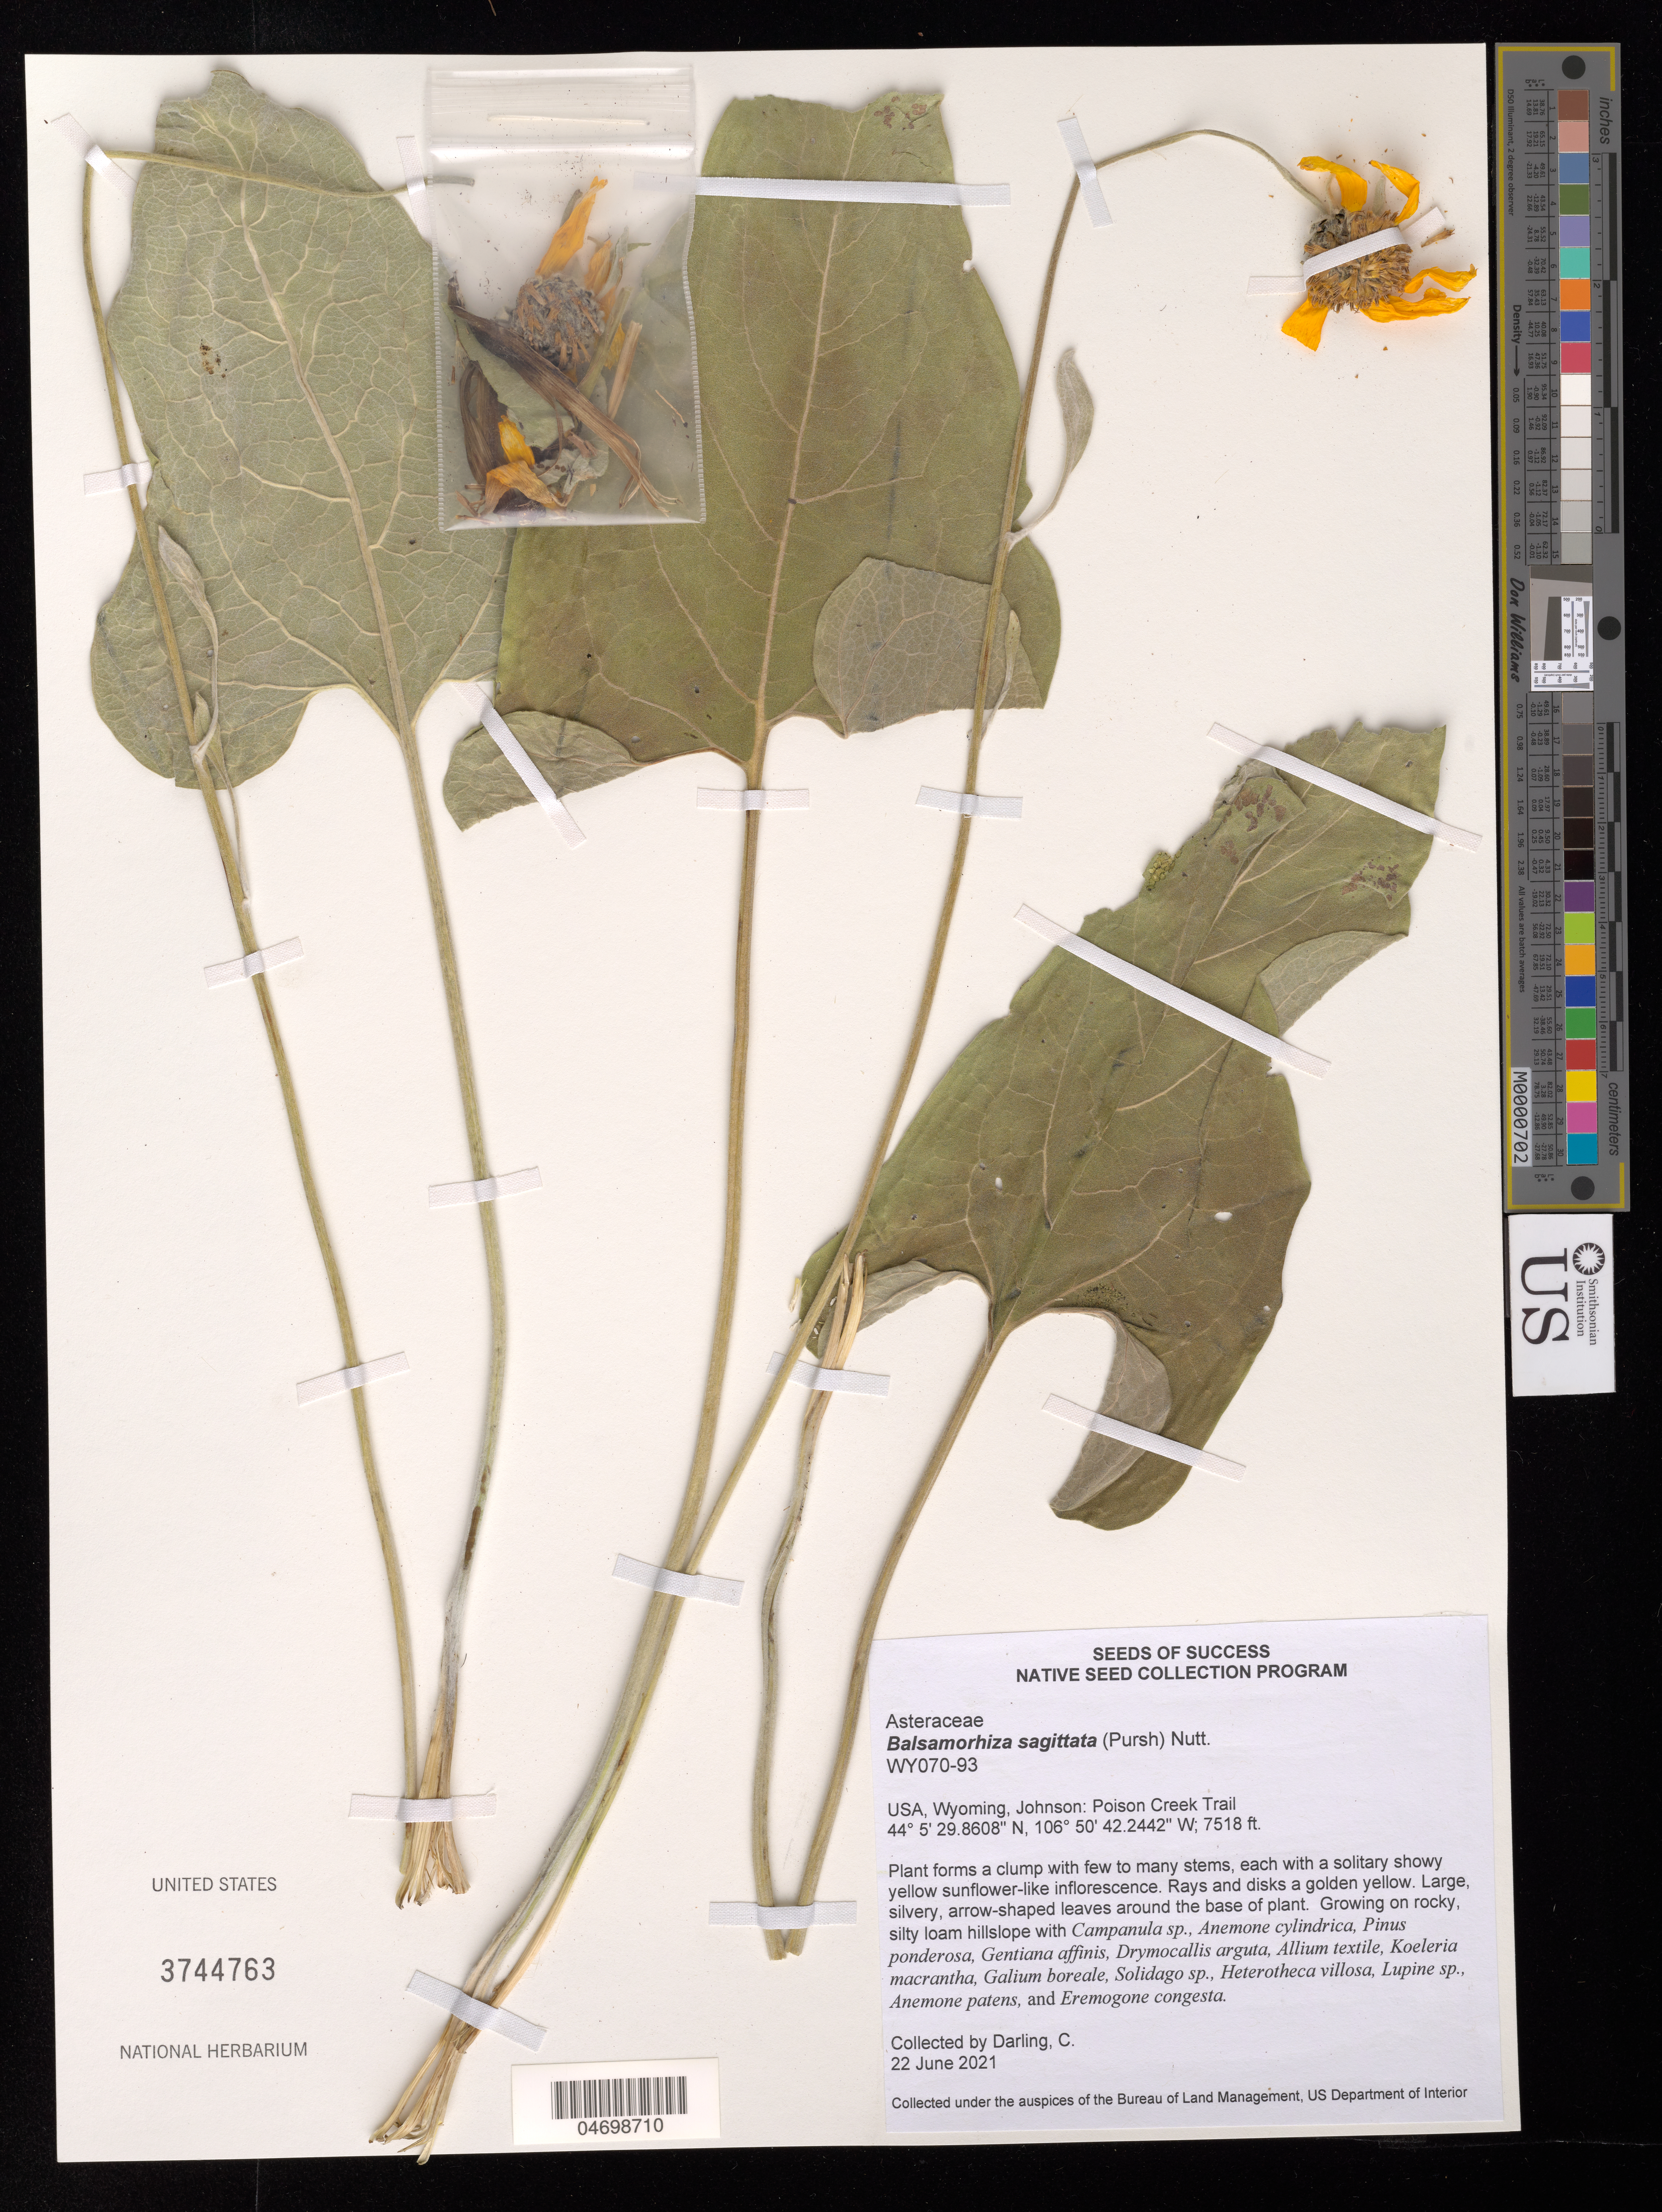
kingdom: Plantae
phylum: Tracheophyta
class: Magnoliopsida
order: Asterales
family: Asteraceae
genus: Balsamorhiza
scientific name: Balsamorhiza sagittata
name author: (Pursh) Nutt.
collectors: C. Darling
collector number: WY070-93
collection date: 2021-06-22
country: United States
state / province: Wyoming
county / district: Johnson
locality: Poison Creek Trail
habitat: Rocky, silty loam. Hillslope. With Pinus ponderosa, Solidago sp., Lupine sp., Anemone patens, etc.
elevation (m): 2291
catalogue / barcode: US 3744763